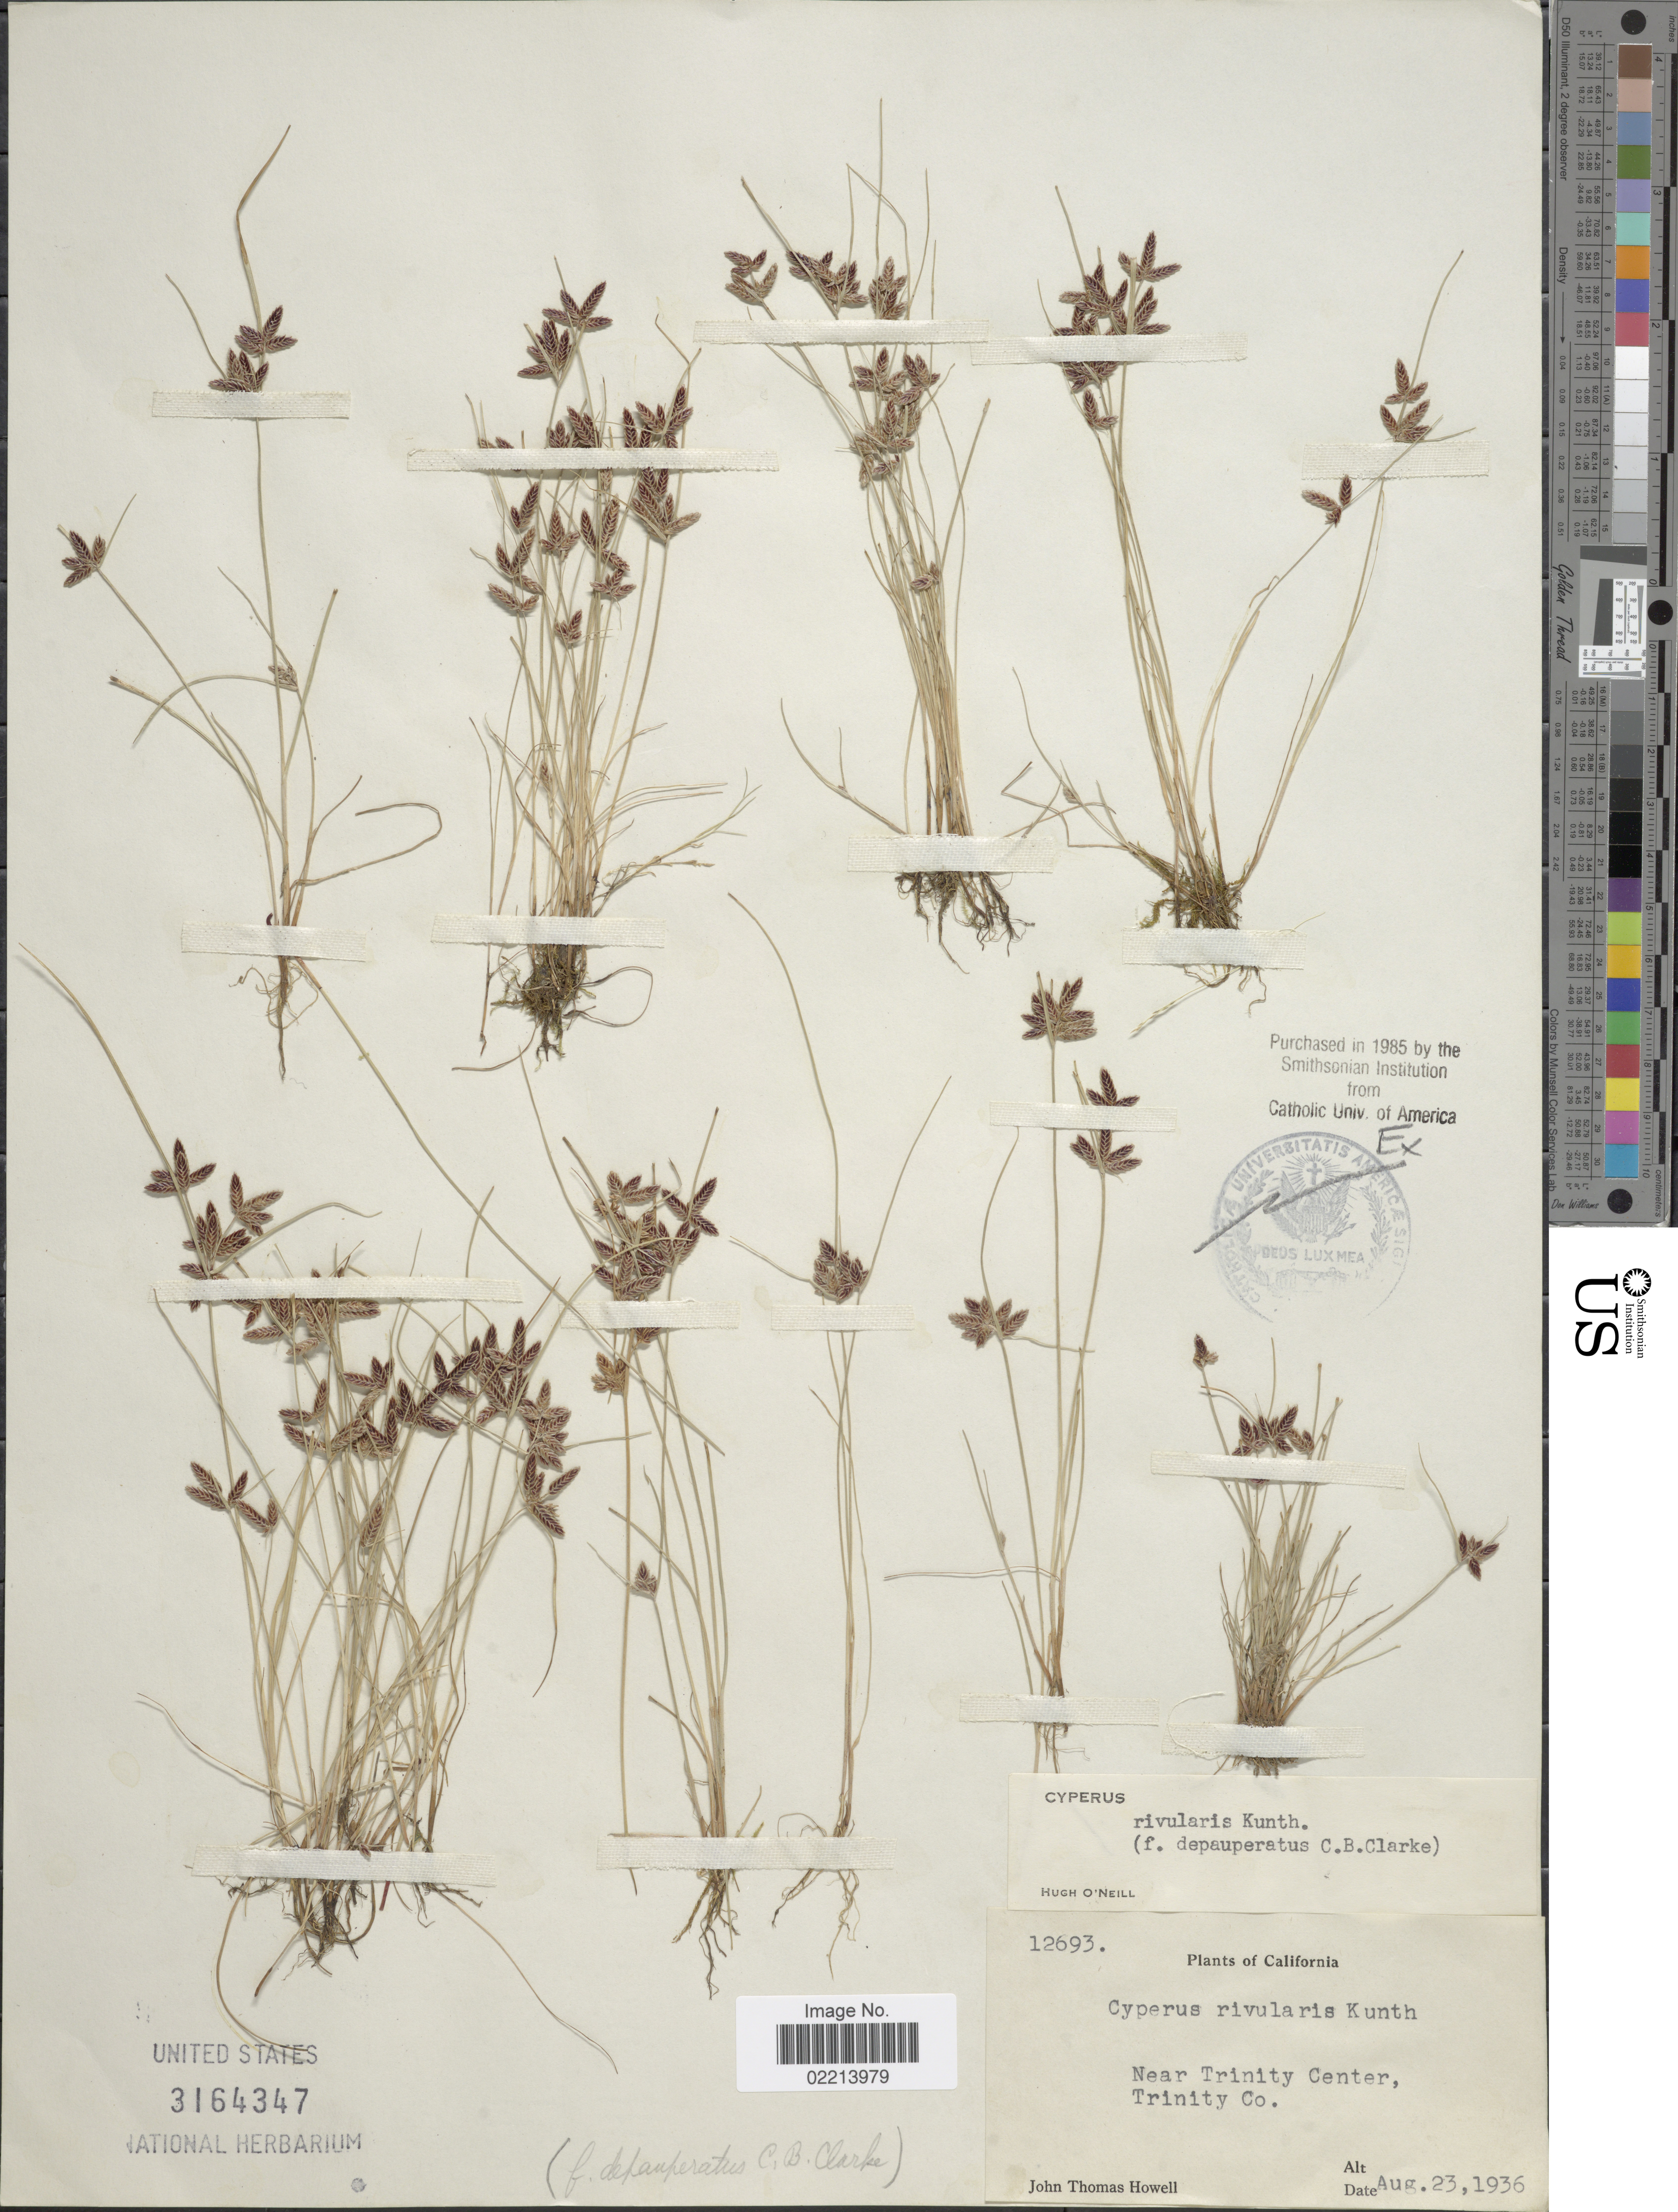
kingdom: Plantae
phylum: Tracheophyta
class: Liliopsida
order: Poales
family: Cyperaceae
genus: Cyperus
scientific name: Cyperus bipartitus Torr.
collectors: J. T. Howell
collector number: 12693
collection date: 1936-08-23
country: United States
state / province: California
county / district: Trinity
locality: Near Trinity Center, Trinity Co.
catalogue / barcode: US 3164347